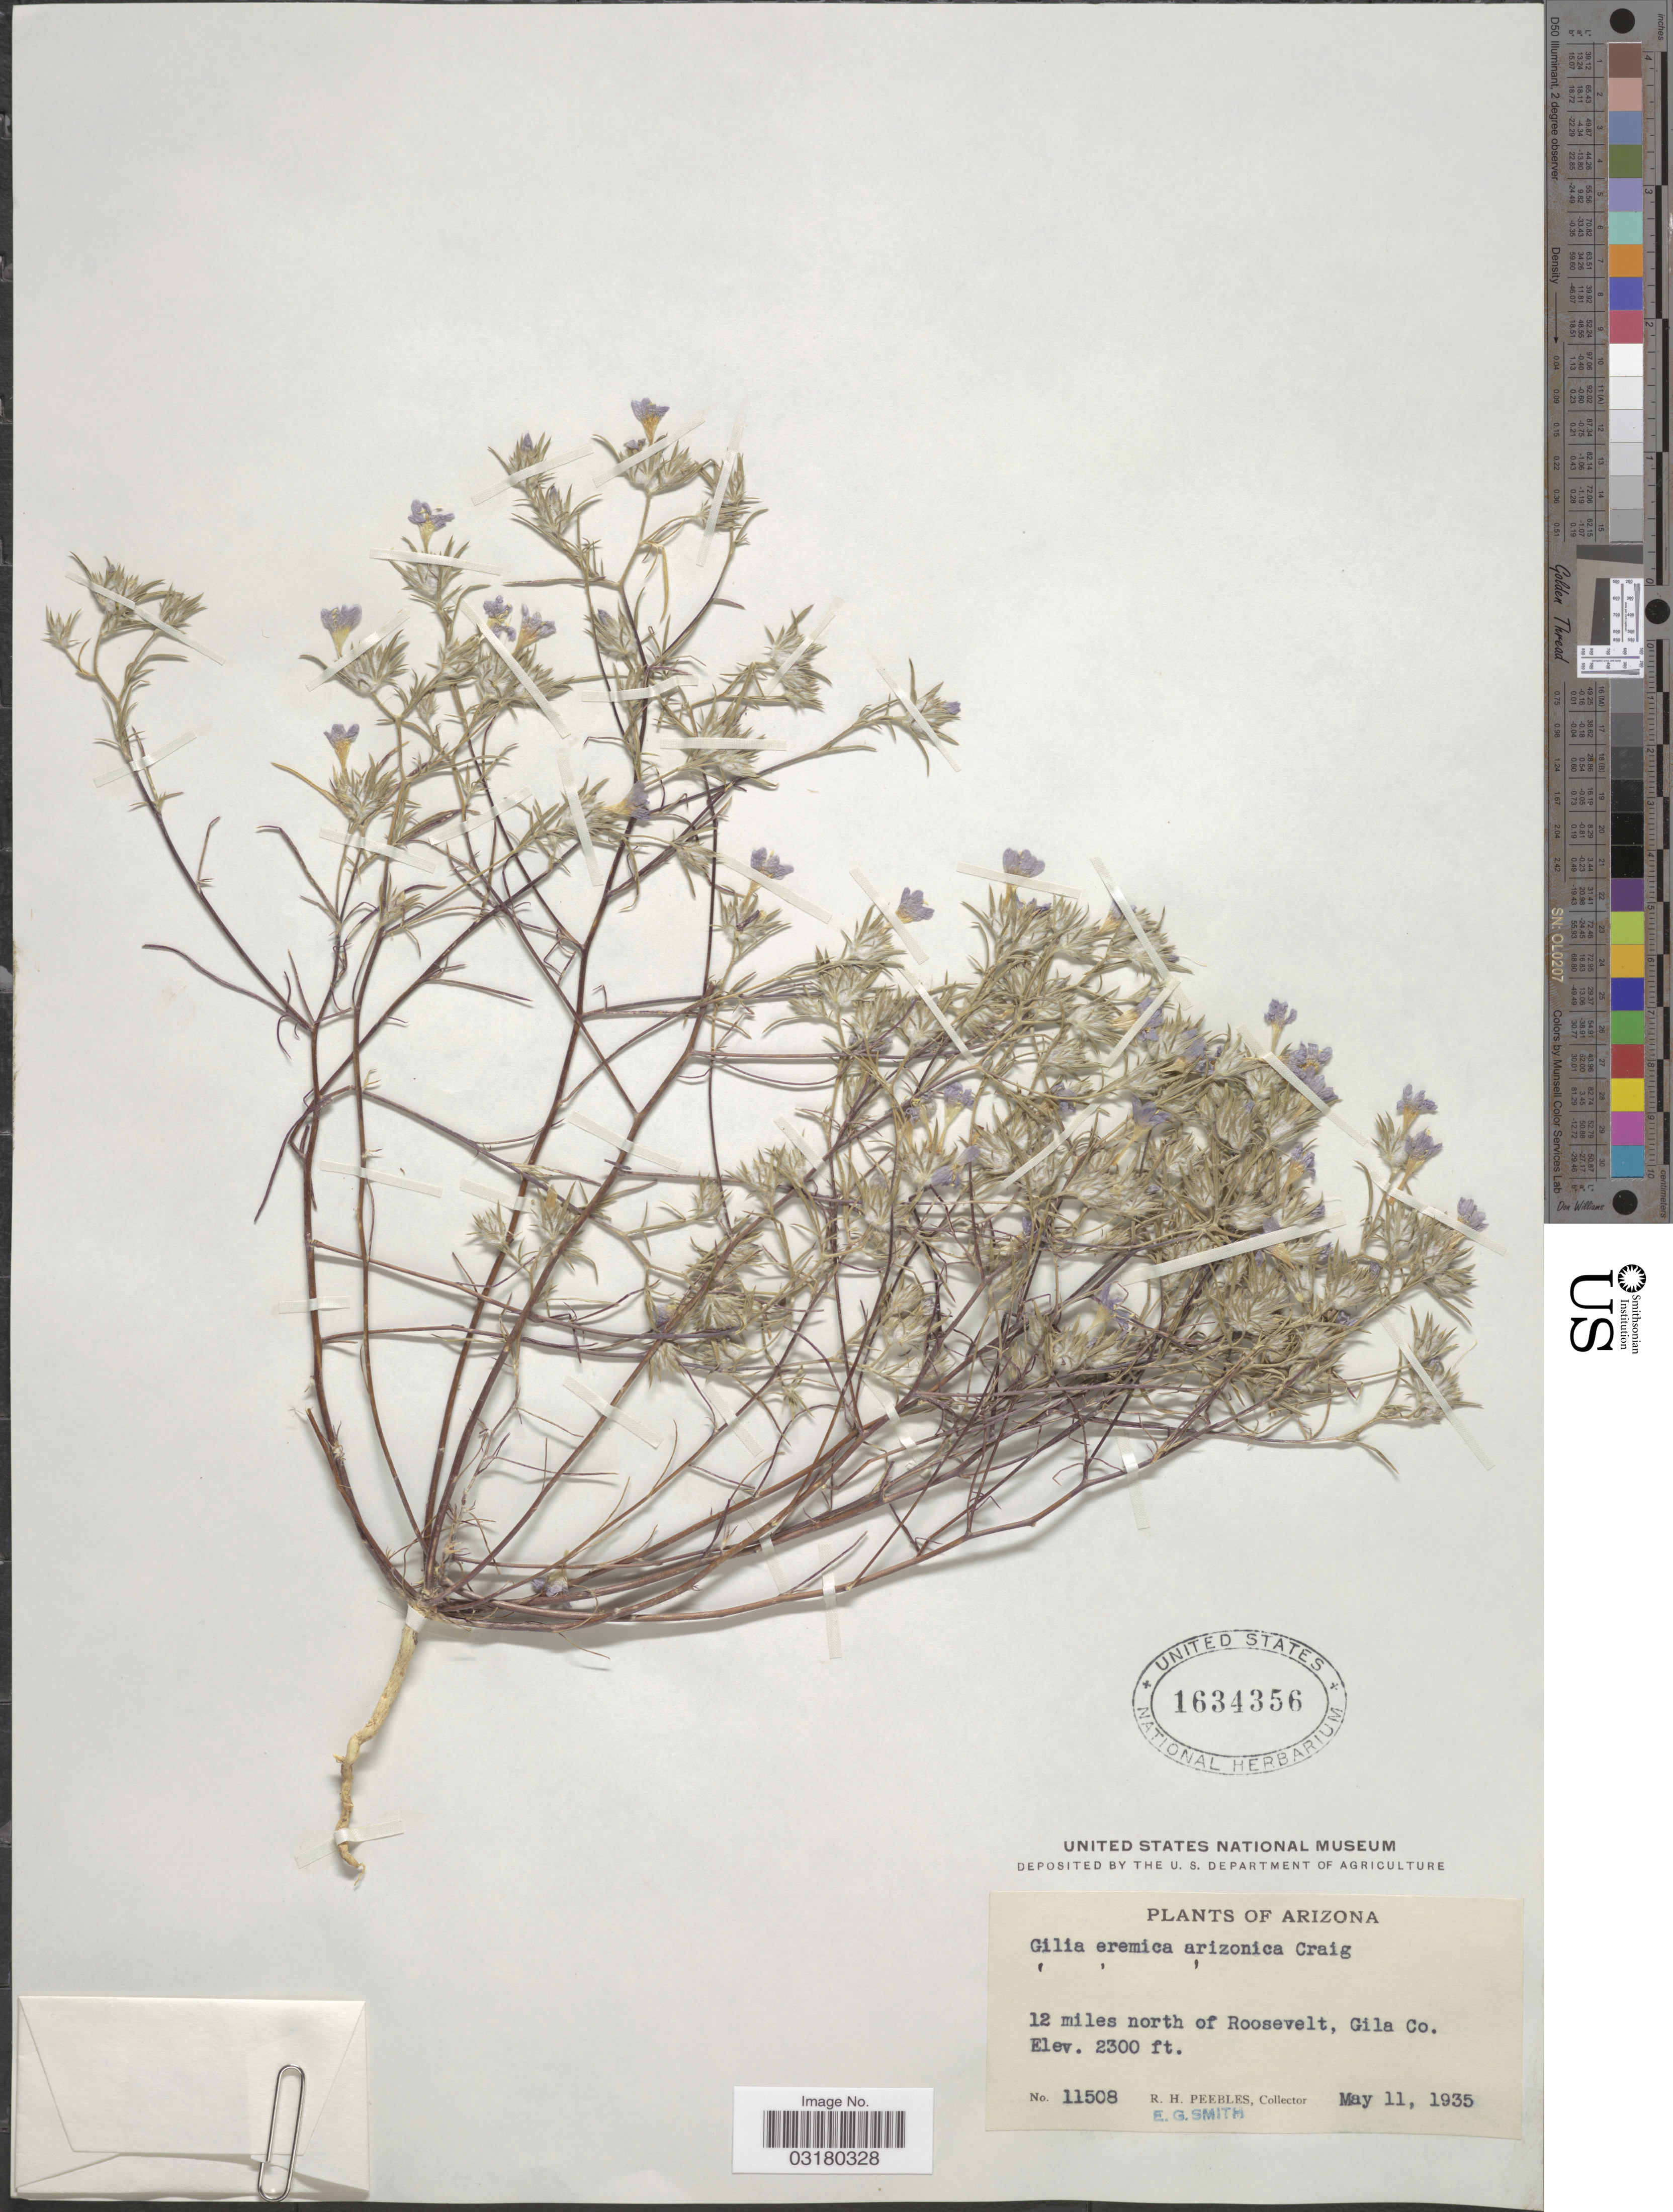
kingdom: Plantae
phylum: Tracheophyta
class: Magnoliopsida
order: Ericales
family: Polemoniaceae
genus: Eriastrum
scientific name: Eriastrum eremicum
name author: (Jeps.) H. Mason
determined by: Strong, Mark T., (BOT), Smithsonian Institution - National Museum of Natural History (UNITED STATES)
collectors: R. H. Peebles & E. G. Smith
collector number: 11508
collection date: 1935-05-11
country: United States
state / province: Arizona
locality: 12 miles north of Roosevelt, Gila Co.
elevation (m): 701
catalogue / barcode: US 1634356